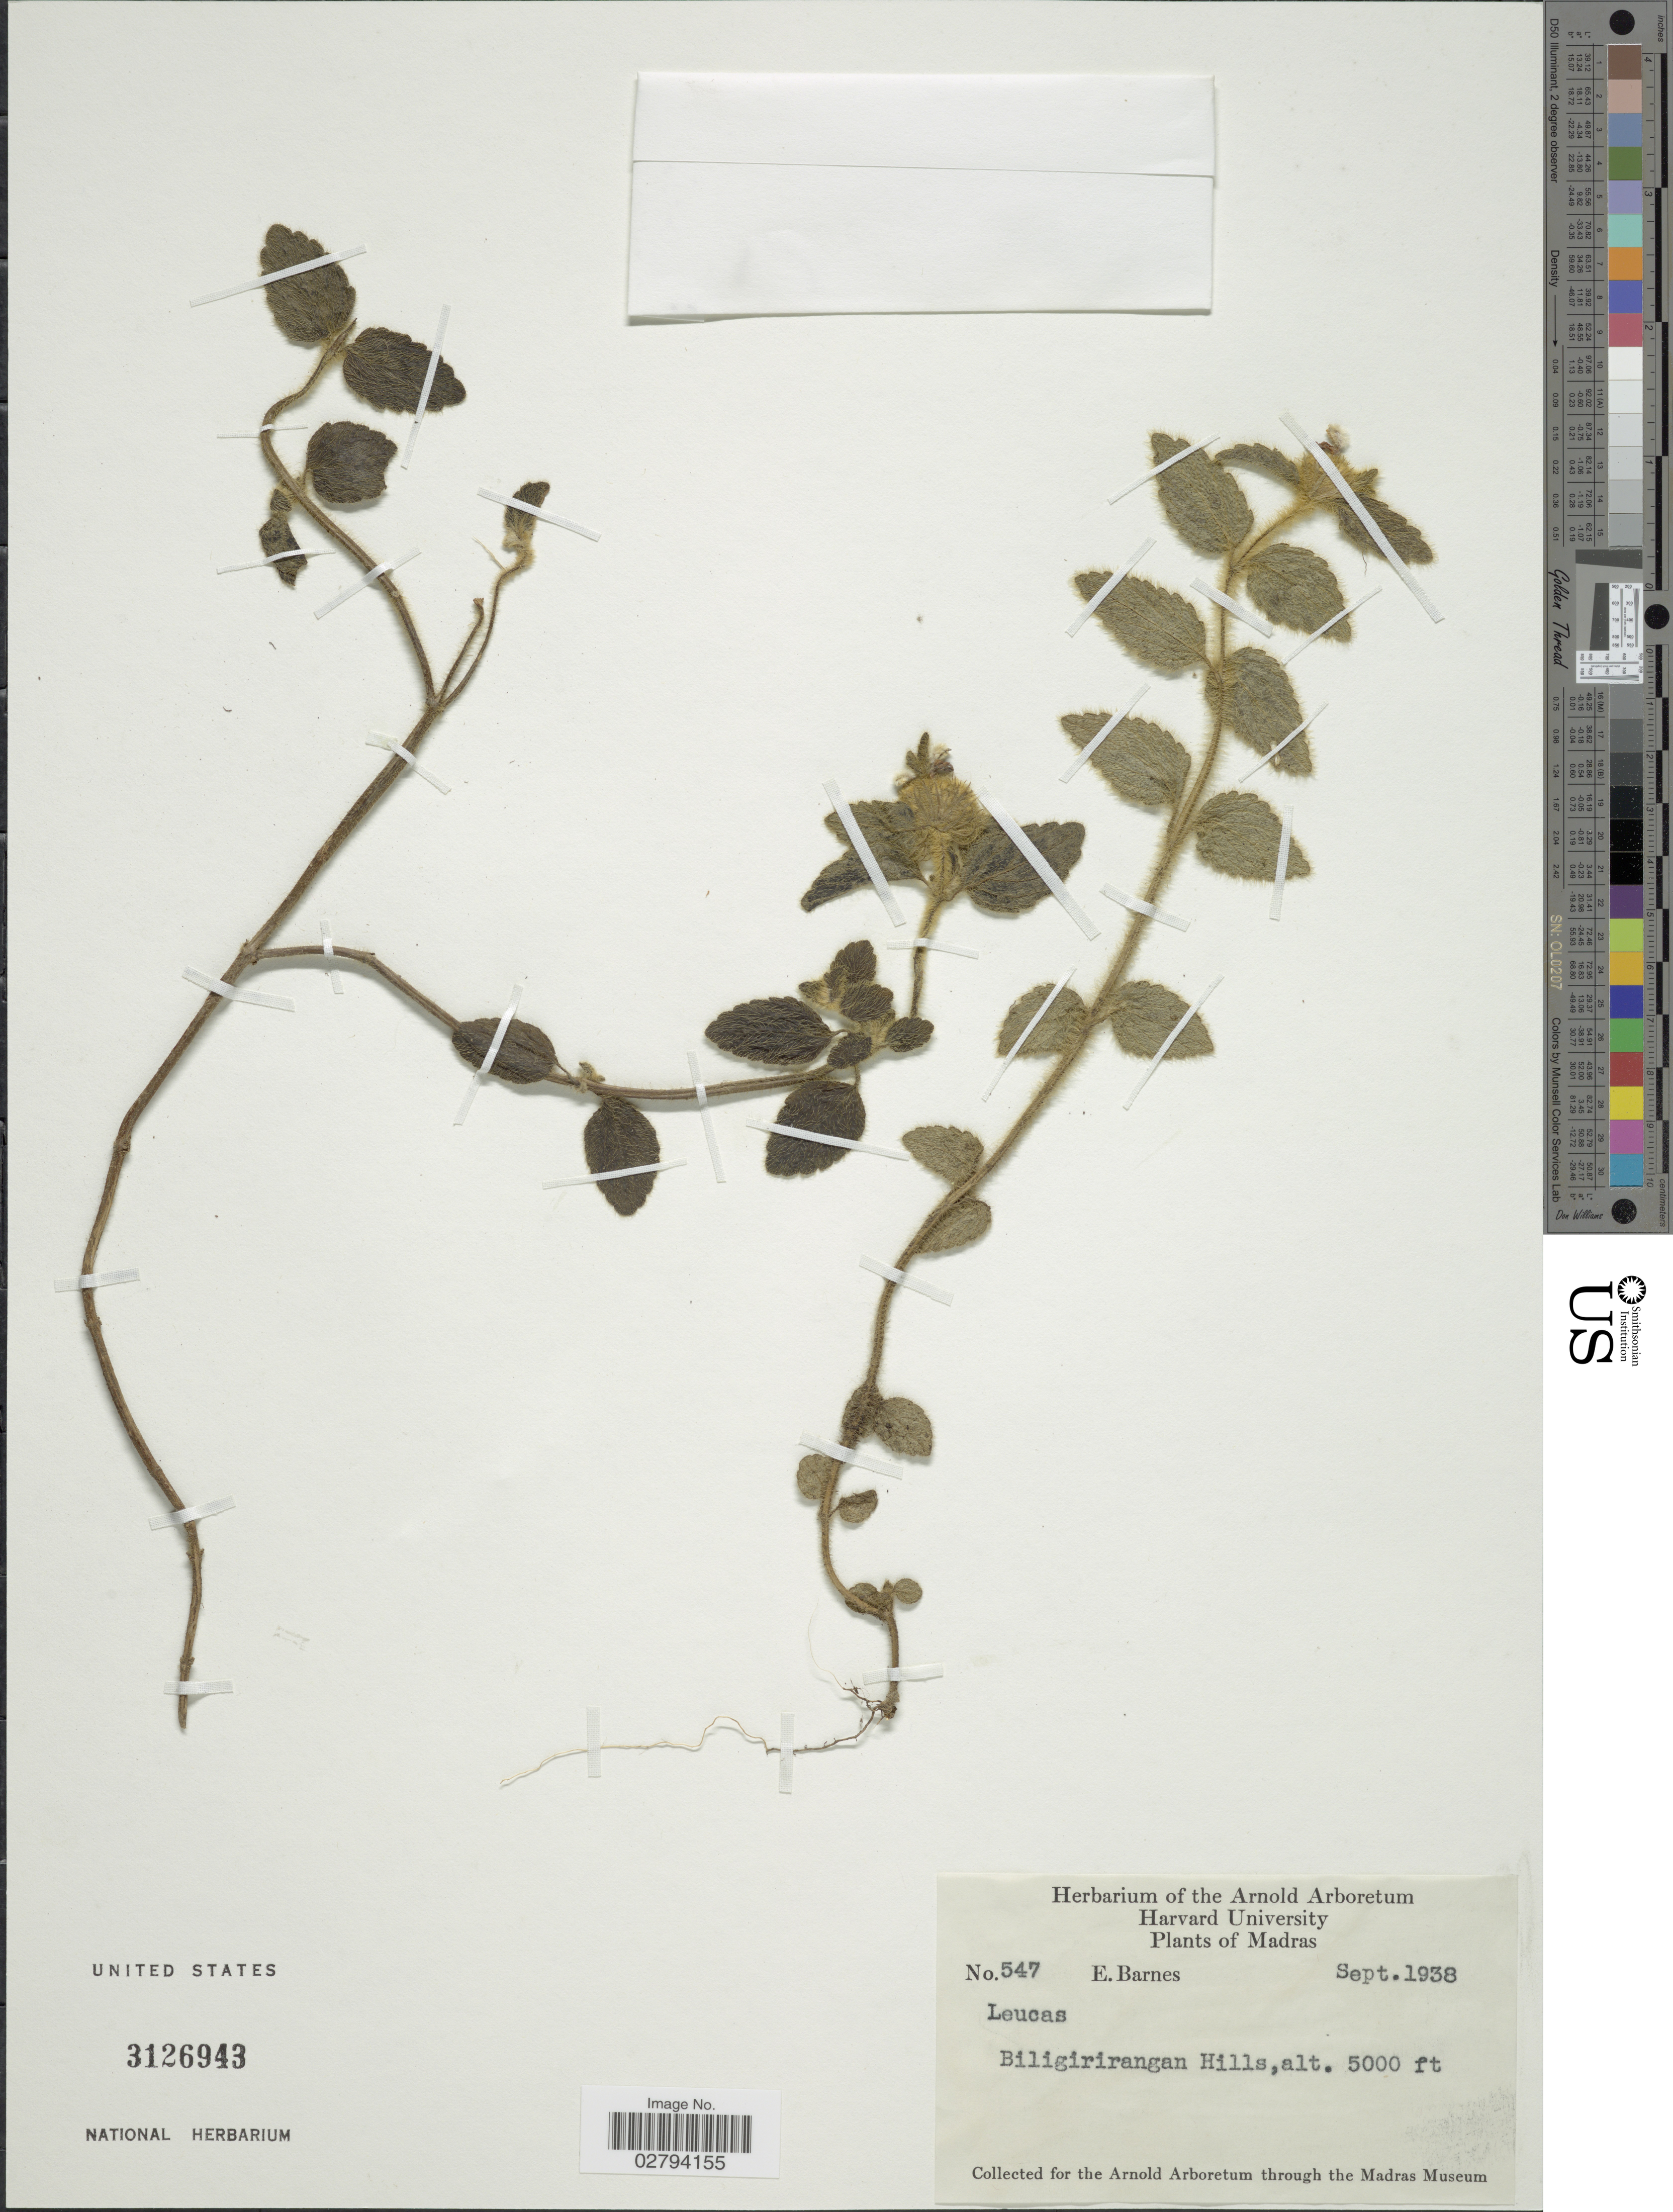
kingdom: Plantae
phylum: Tracheophyta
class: Magnoliopsida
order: Lamiales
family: Lamiaceae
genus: Leucas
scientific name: Leucas sp.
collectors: E. Barnes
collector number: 547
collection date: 1938-09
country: India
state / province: Tamil Nadu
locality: Madras, Biligirirangan Hills.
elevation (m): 1524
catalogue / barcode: US 3126943